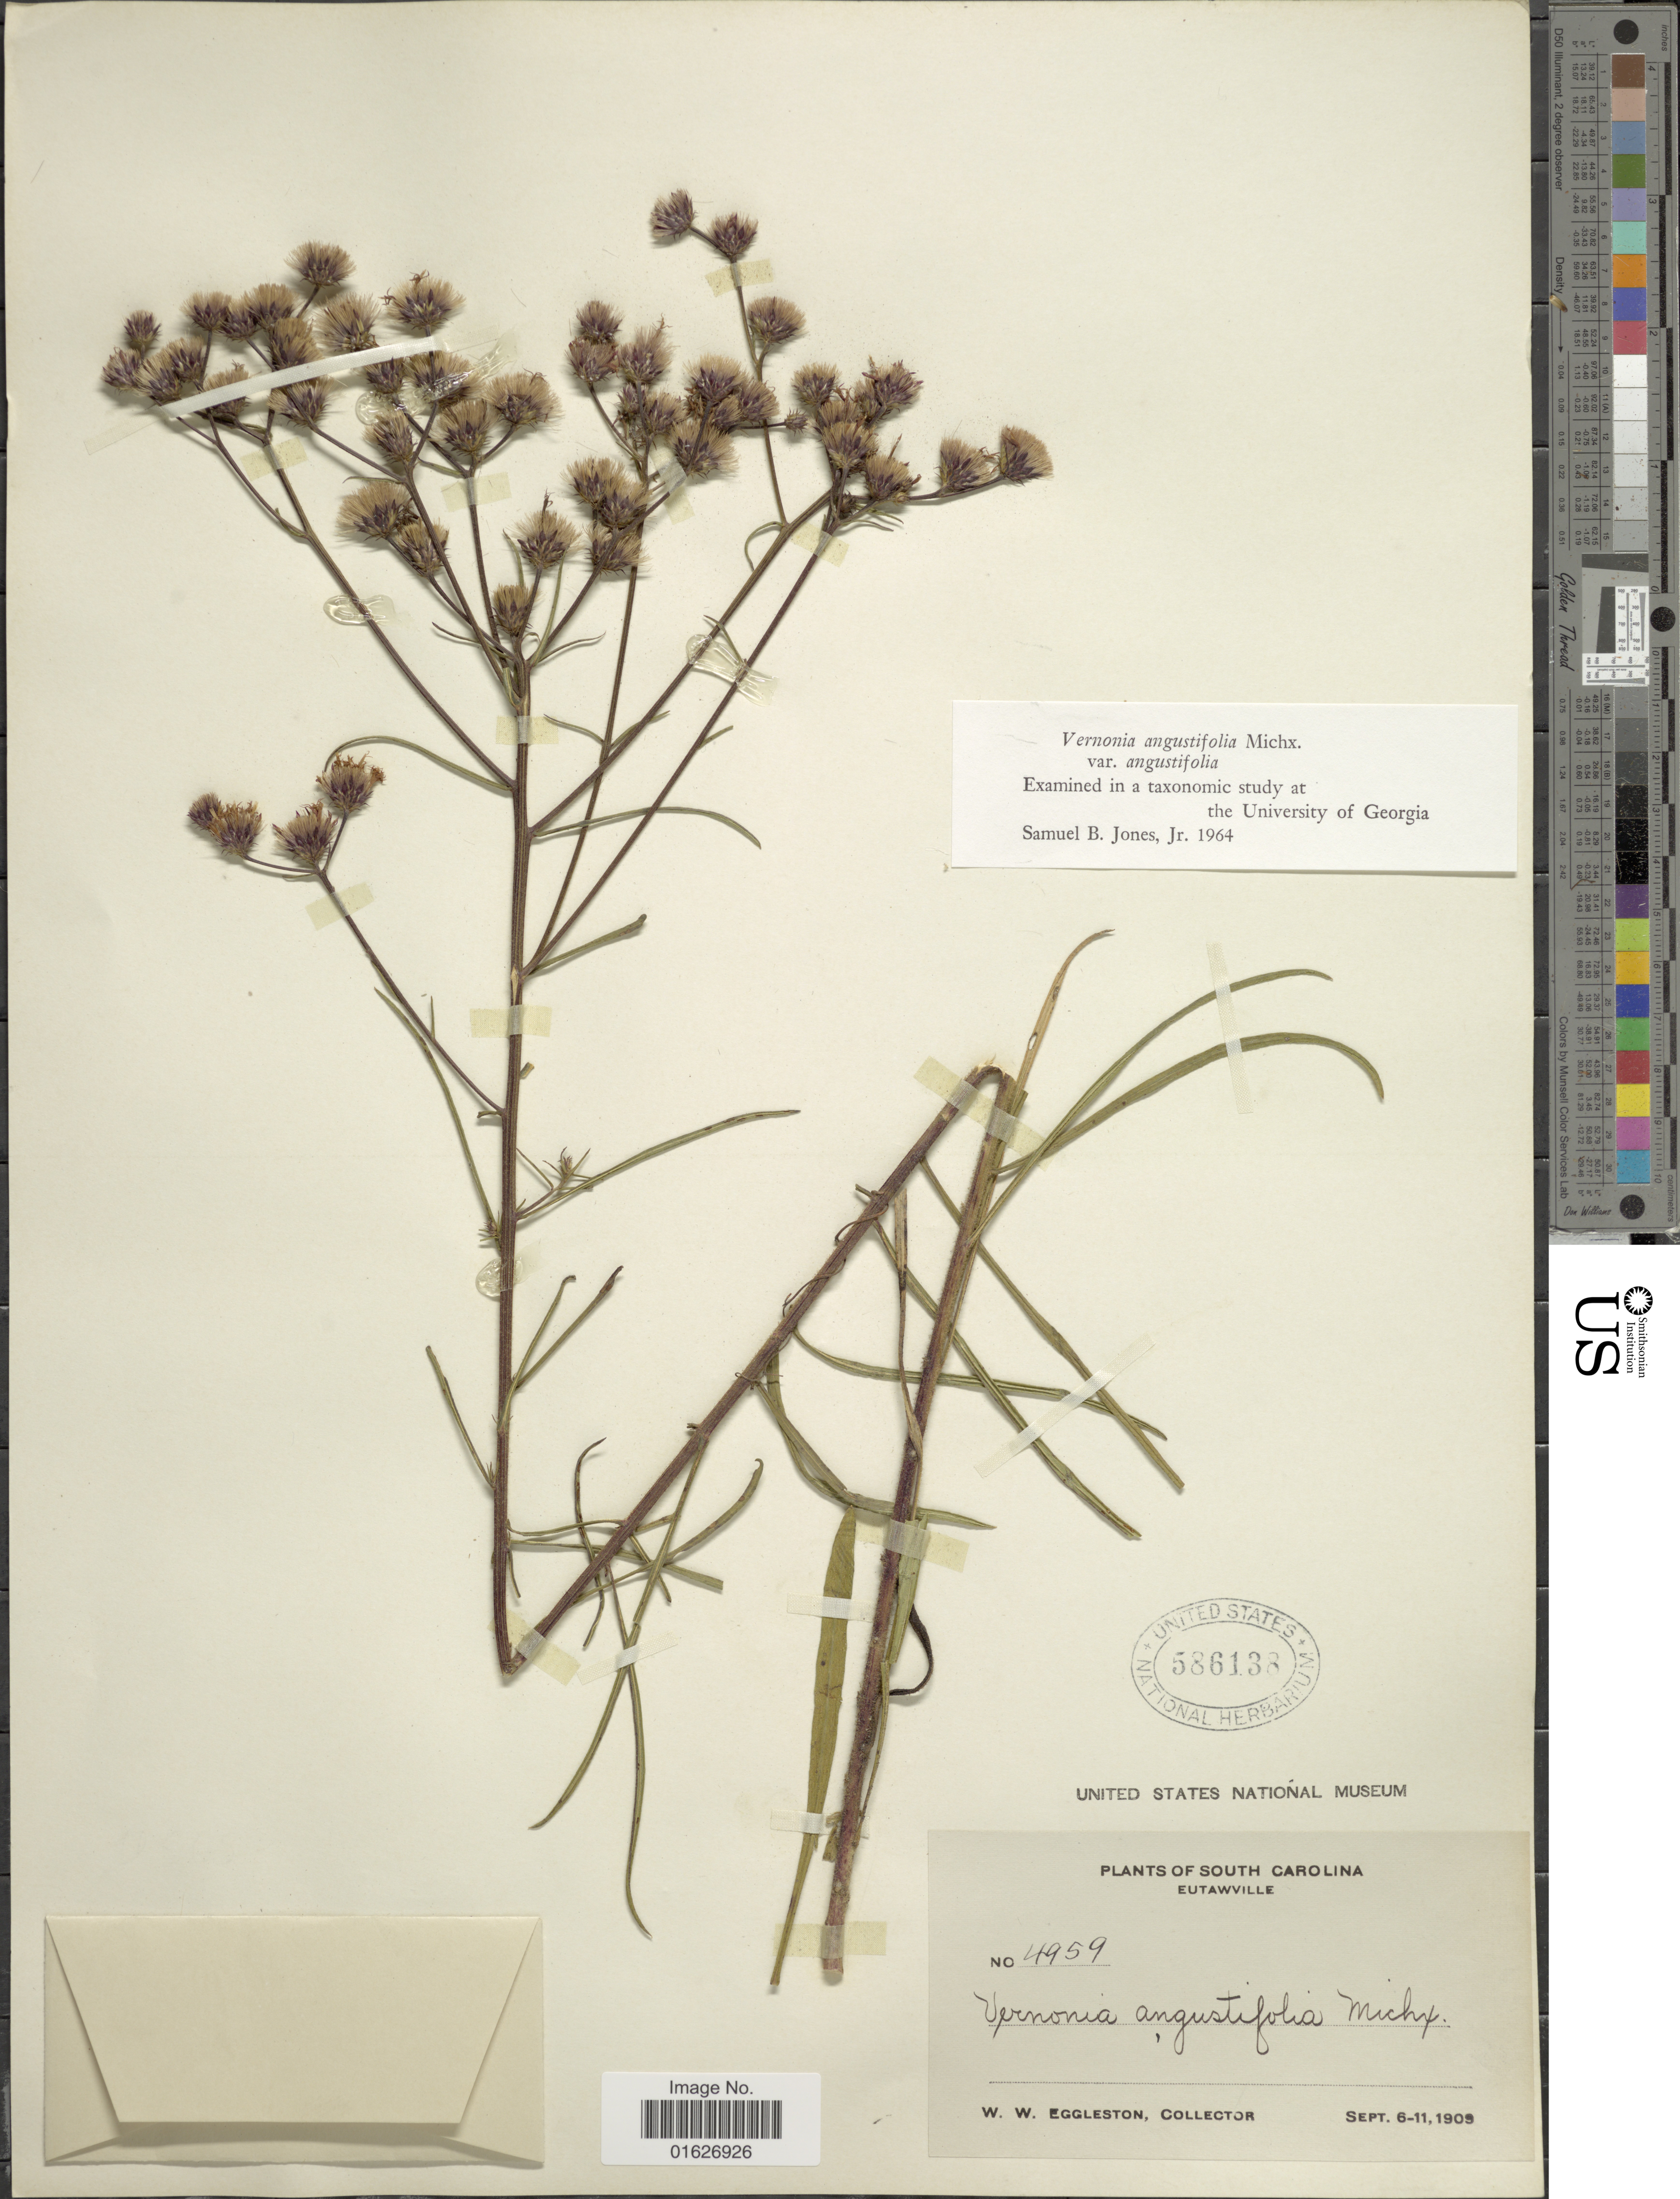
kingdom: Plantae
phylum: Tracheophyta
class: Magnoliopsida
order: Asterales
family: Asteraceae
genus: Vernonia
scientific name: Vernonia angustifolia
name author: Michx.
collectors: W. W. Eggleston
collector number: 4959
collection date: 1903-09-06/1903-09-11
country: United States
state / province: South Carolina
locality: Eutawville.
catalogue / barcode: US 586138